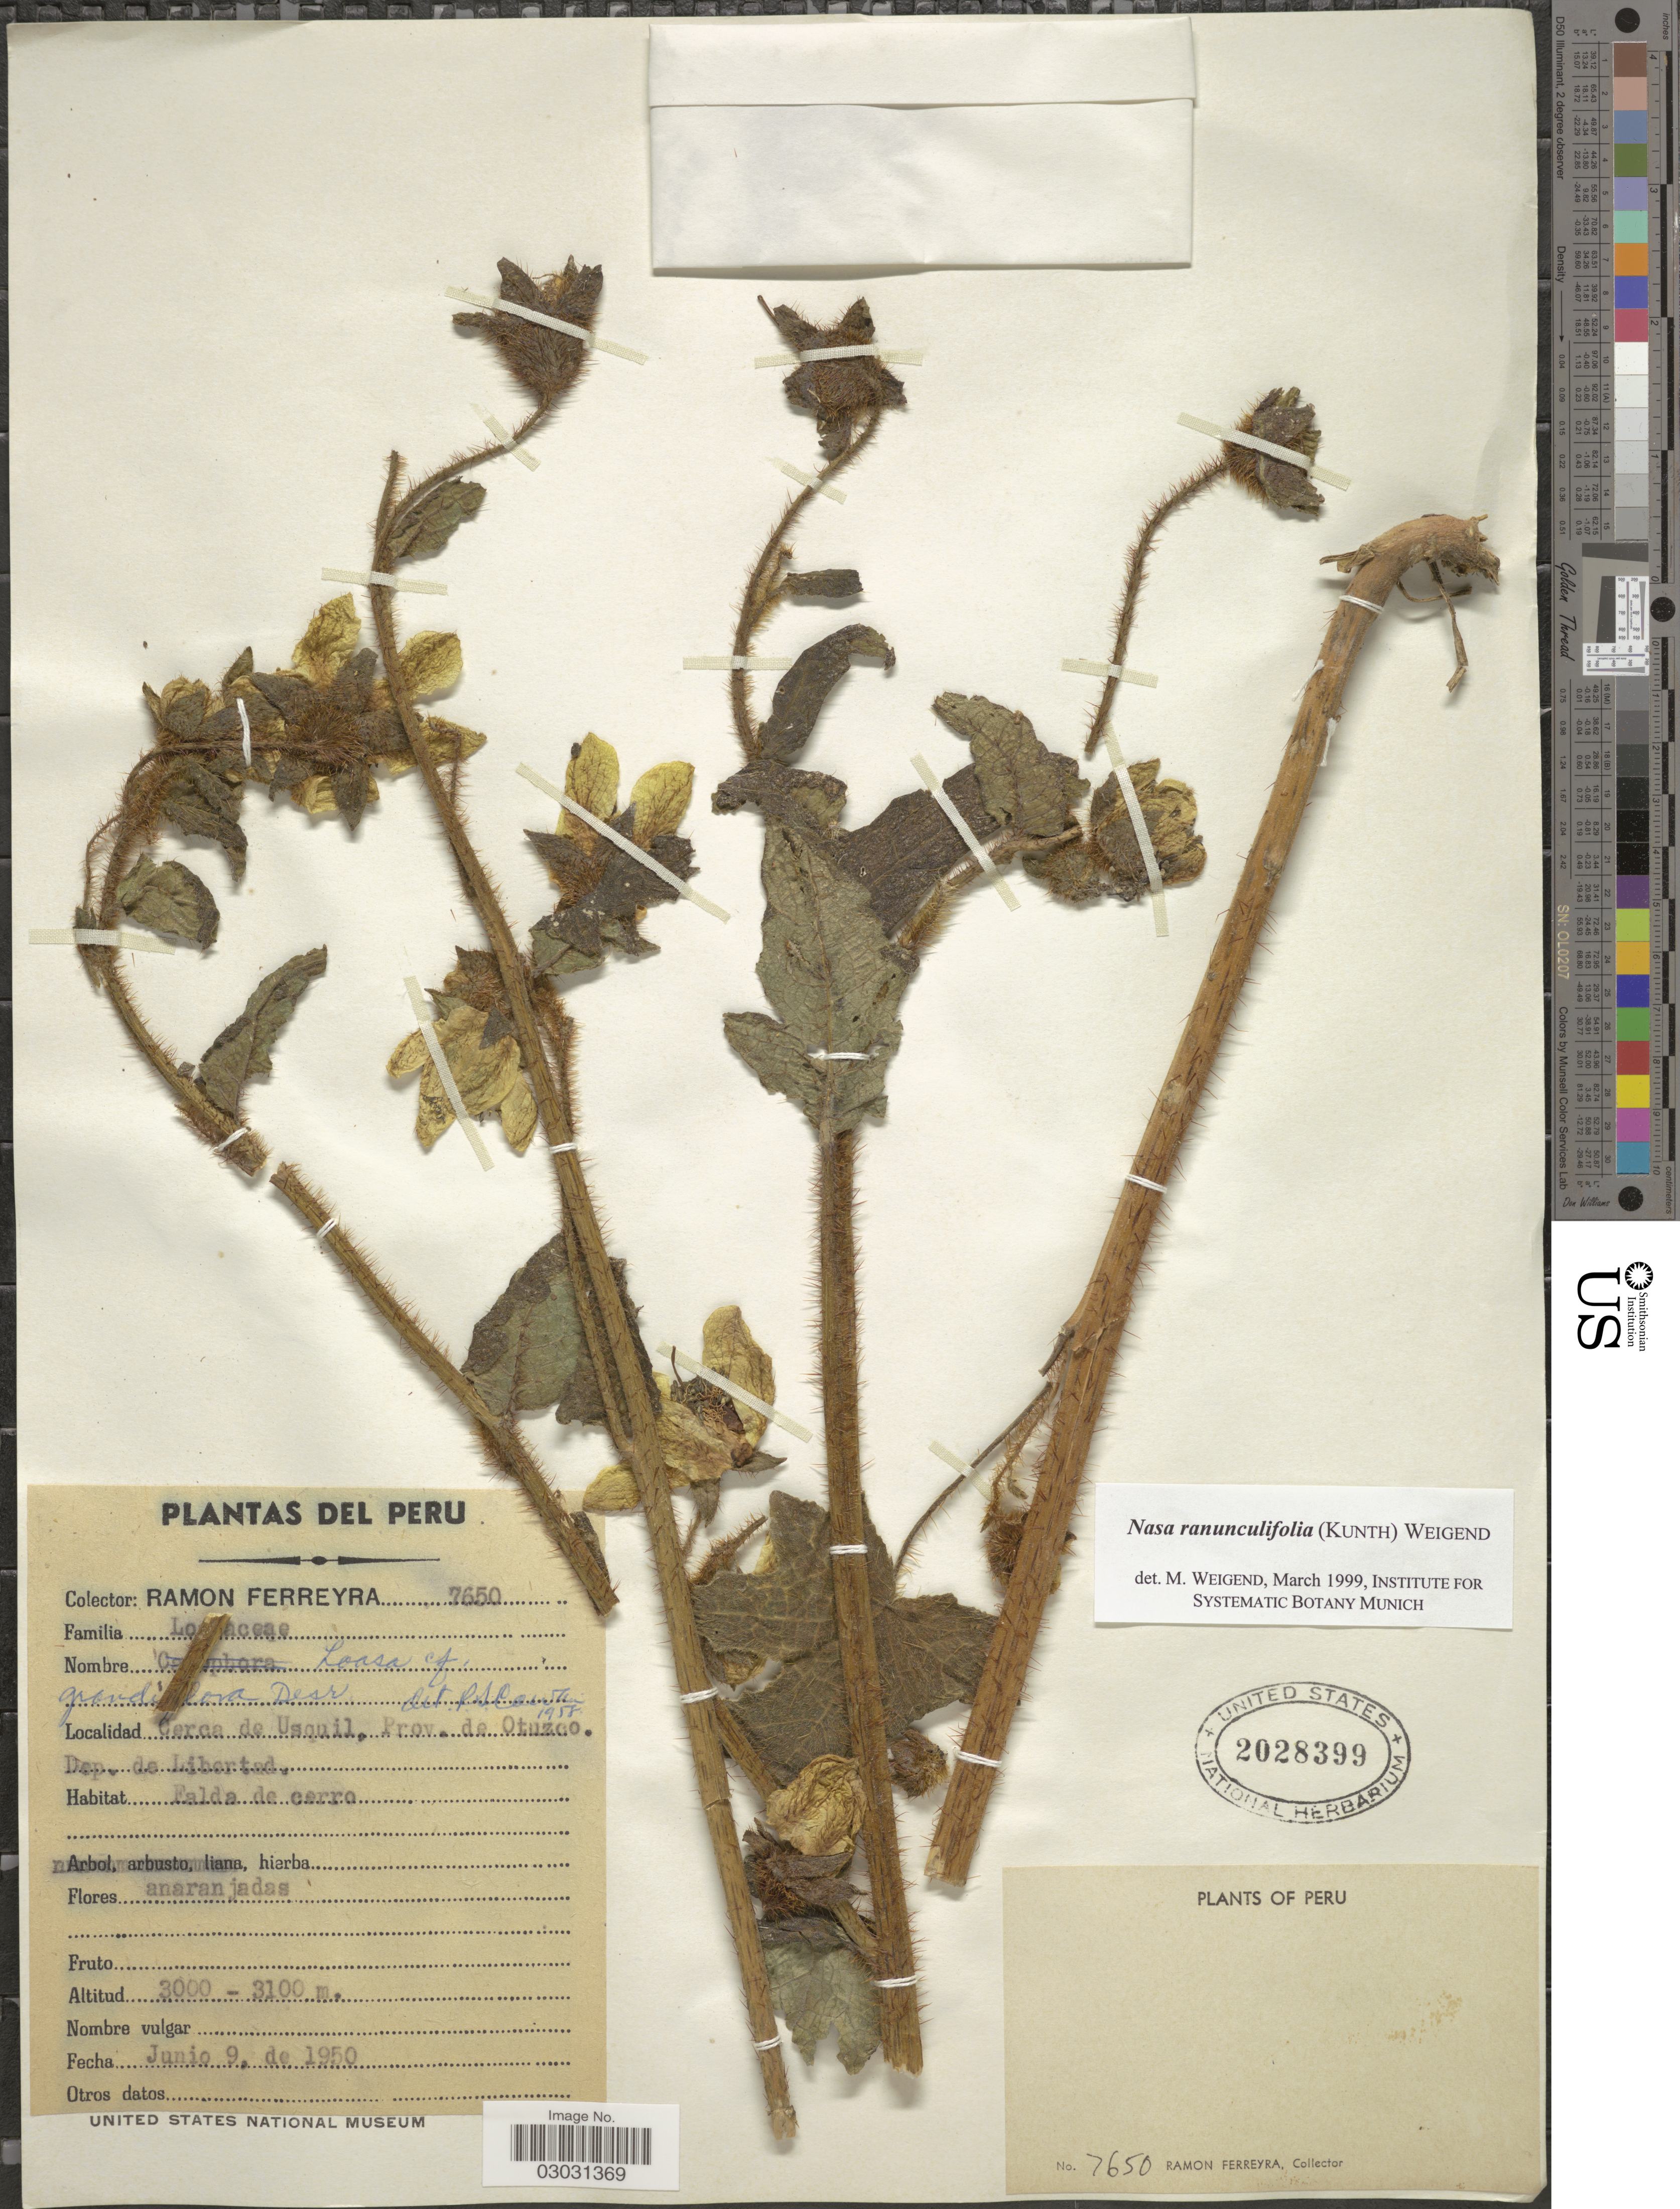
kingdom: Plantae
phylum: Tracheophyta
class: Magnoliopsida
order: Cornales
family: Loasaceae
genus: Nasa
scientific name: Nasa ranunculifolia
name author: (Kunth) Weigend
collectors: R. A. Ferreyra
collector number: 7650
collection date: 1950-06-09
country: Peru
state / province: La Libertad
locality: Cerca de Usquil, Prov. de Otuzco. Dep. de Libertad.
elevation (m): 3000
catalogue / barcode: US 2028399